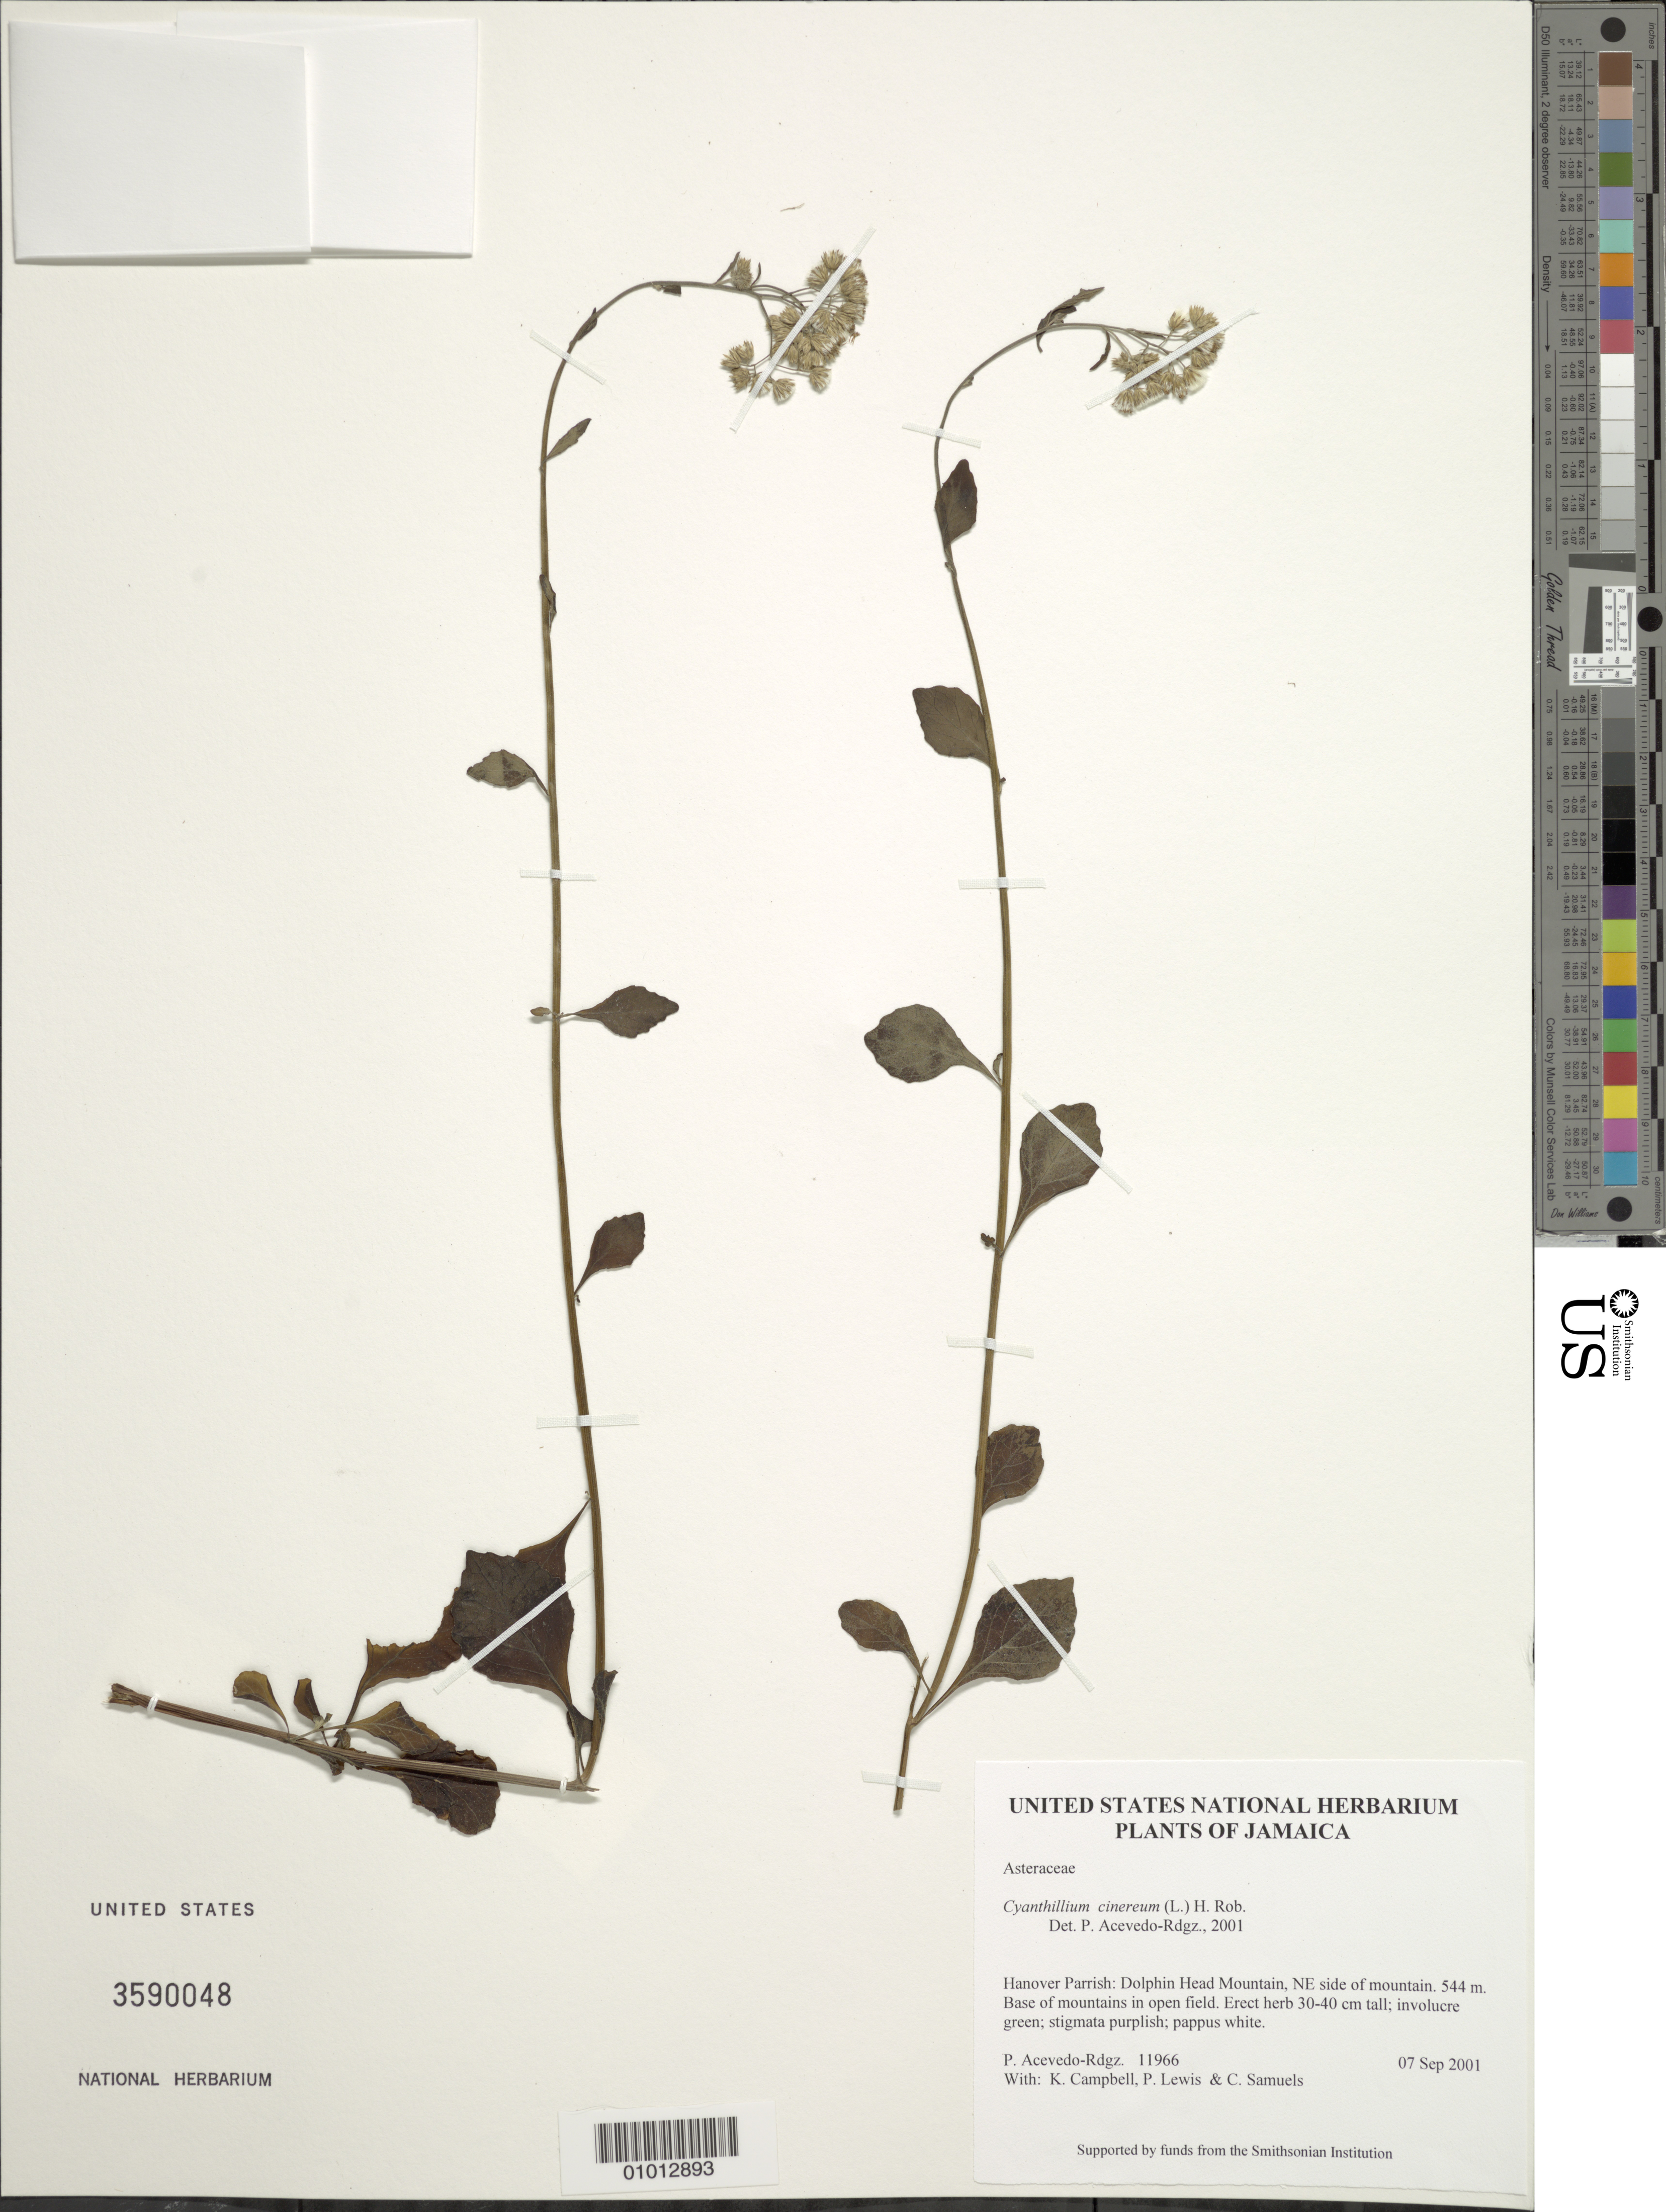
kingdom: Plantae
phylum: Tracheophyta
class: Magnoliopsida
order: Asterales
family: Asteraceae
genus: Cyanthillium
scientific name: Cyanthillium cinereum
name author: (L.) H. Rob.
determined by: Acevedo-Rodríguez, P., (BOT), Smithsonian Institution - National Museum of Natural History (UNITED STATES)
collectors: P. Acevedo-Rodr., K. Campbell, P. Lewis & C. Samuels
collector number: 11966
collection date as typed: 07 Sep 2001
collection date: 2001-09-07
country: Jamaica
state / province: Hanover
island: Jamaica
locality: Hanover Parrish: Dolphin Head Mountain, NE side of mountain.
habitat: Base of mountains in open field.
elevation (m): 544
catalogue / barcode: US 3590048